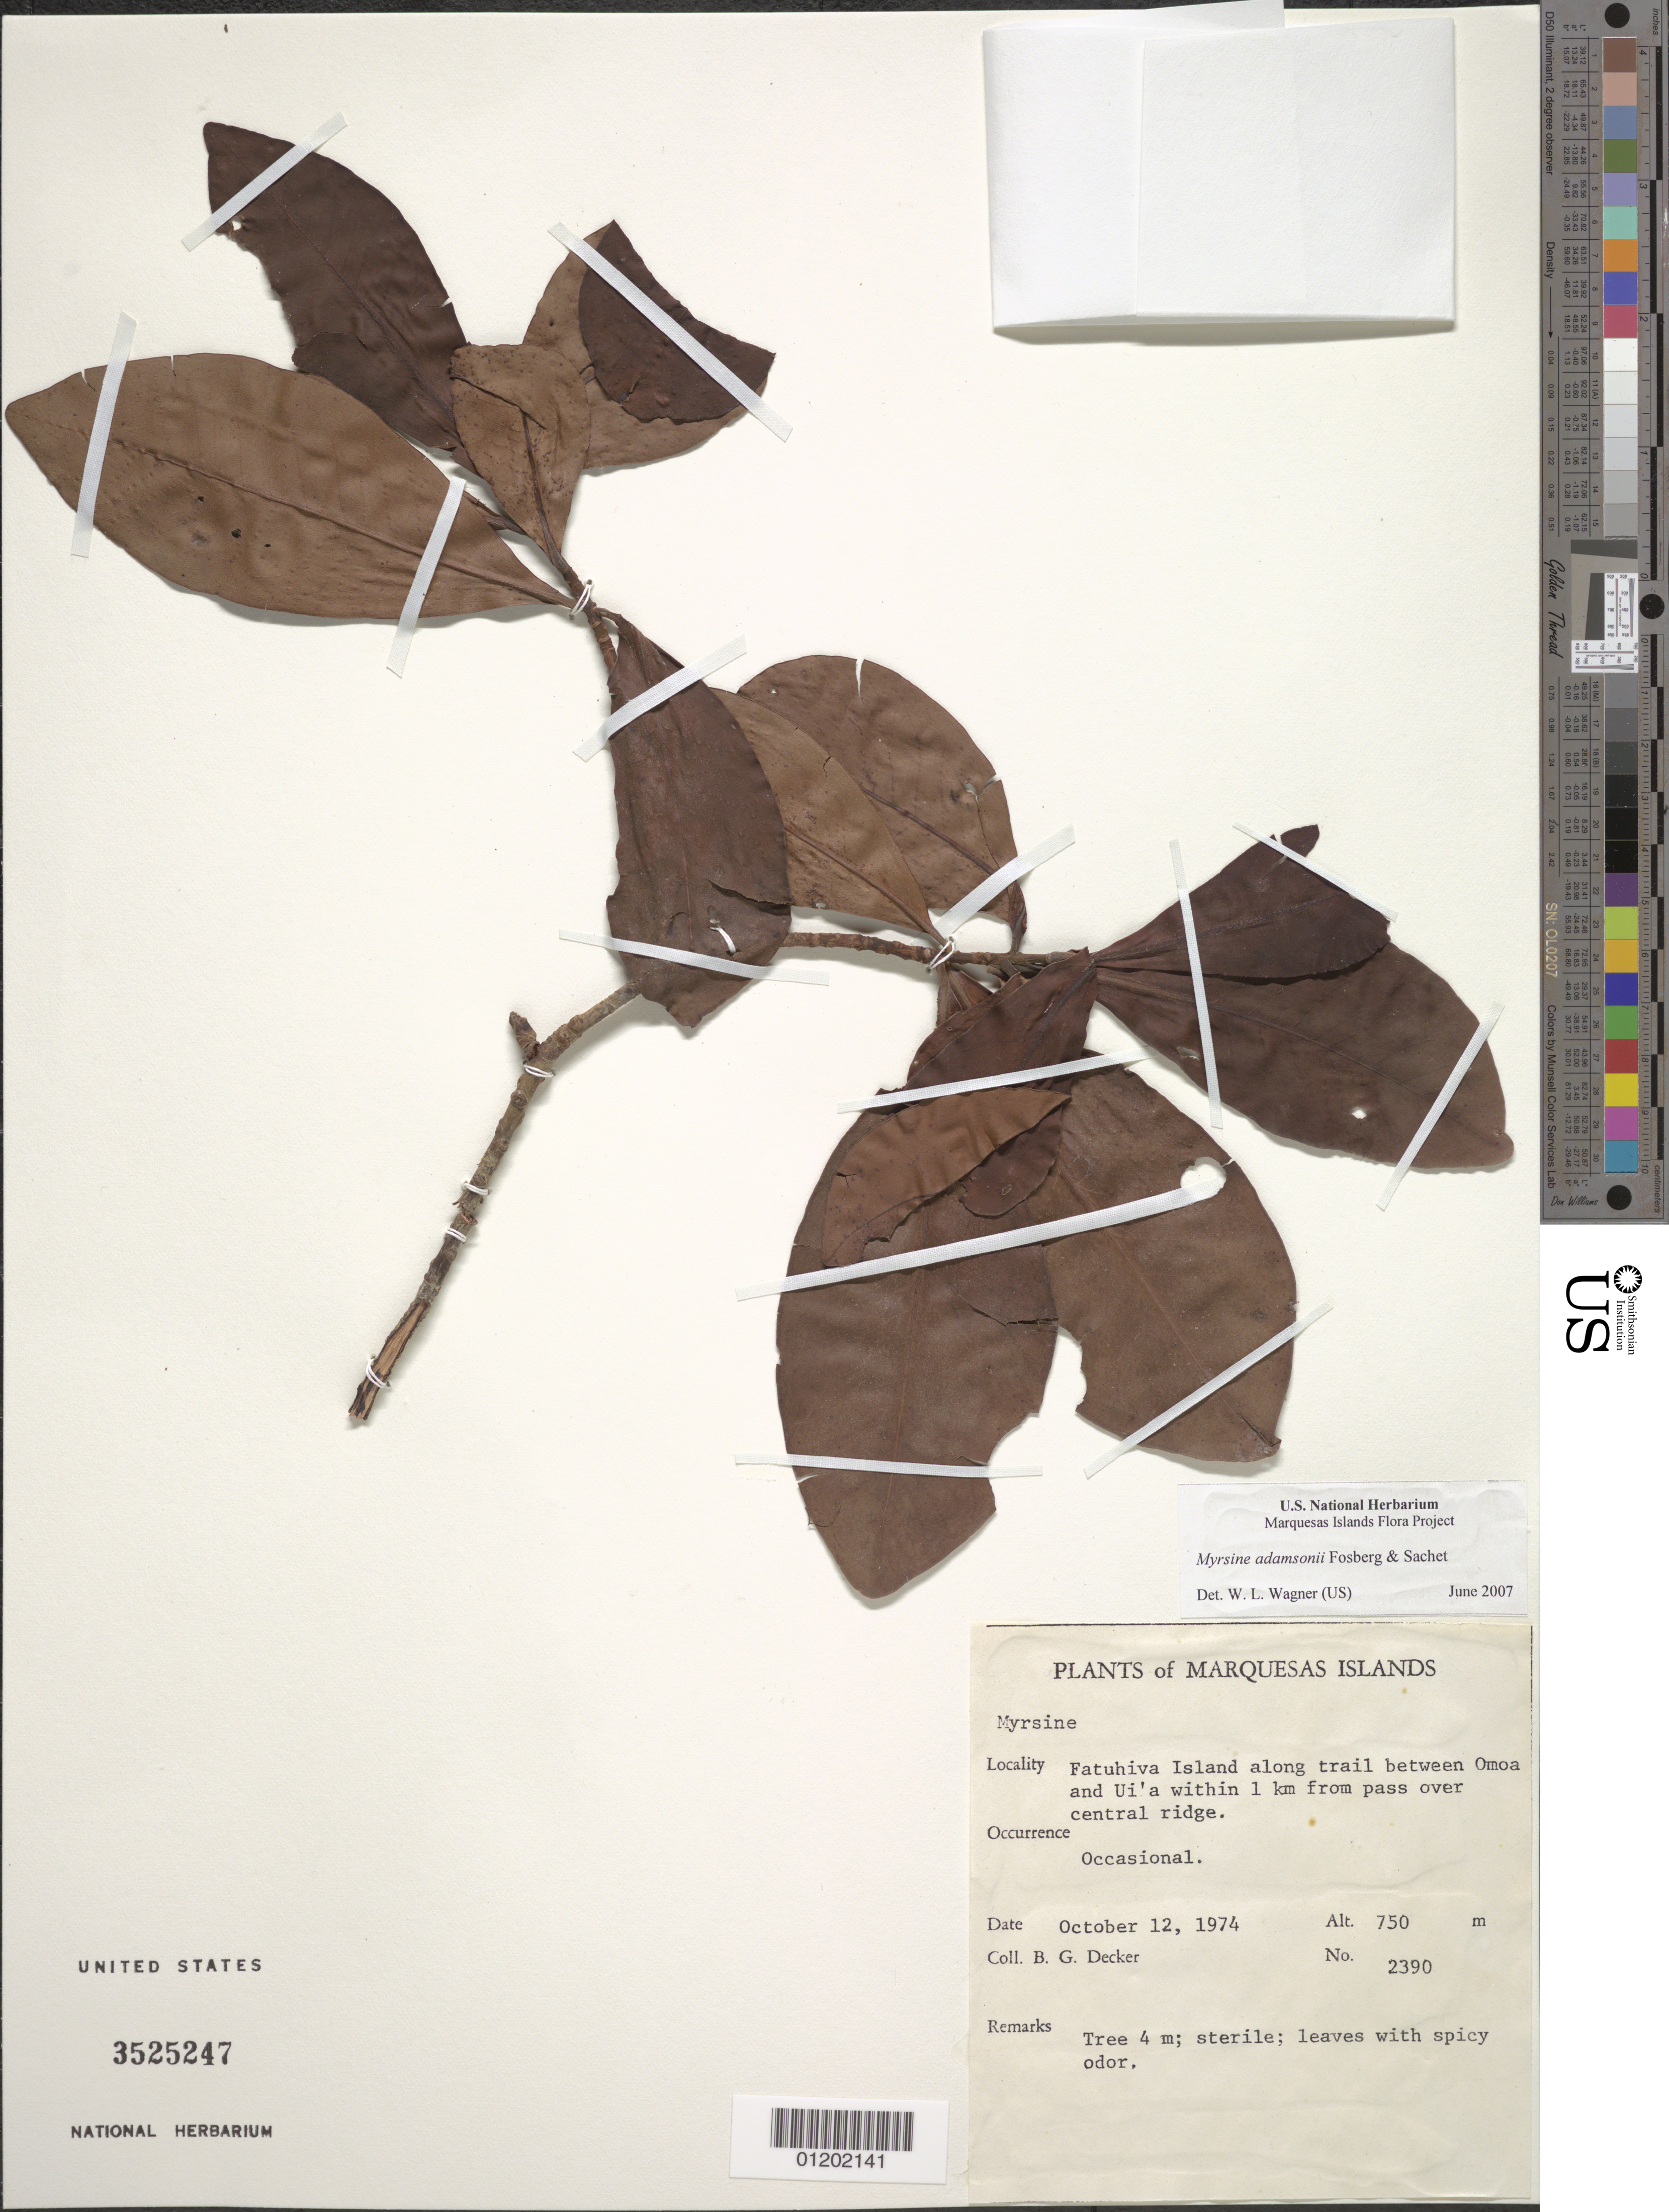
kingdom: Plantae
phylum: Tracheophyta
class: Magnoliopsida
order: Ericales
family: Primulaceae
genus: Myrsine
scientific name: Myrsine adamsonii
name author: Fosberg & Sachet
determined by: Wagner, W. L., (BOT), Smithsonian Institution - National Museum of Natural History (UNITED STATES)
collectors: B. G. Decker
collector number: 2390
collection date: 1975-10-12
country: French Polynesia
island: Fatu Hiva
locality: trail between 'Omo'a and Ui'a within 1 km from pass over central ridge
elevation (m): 750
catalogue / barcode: US 3525247